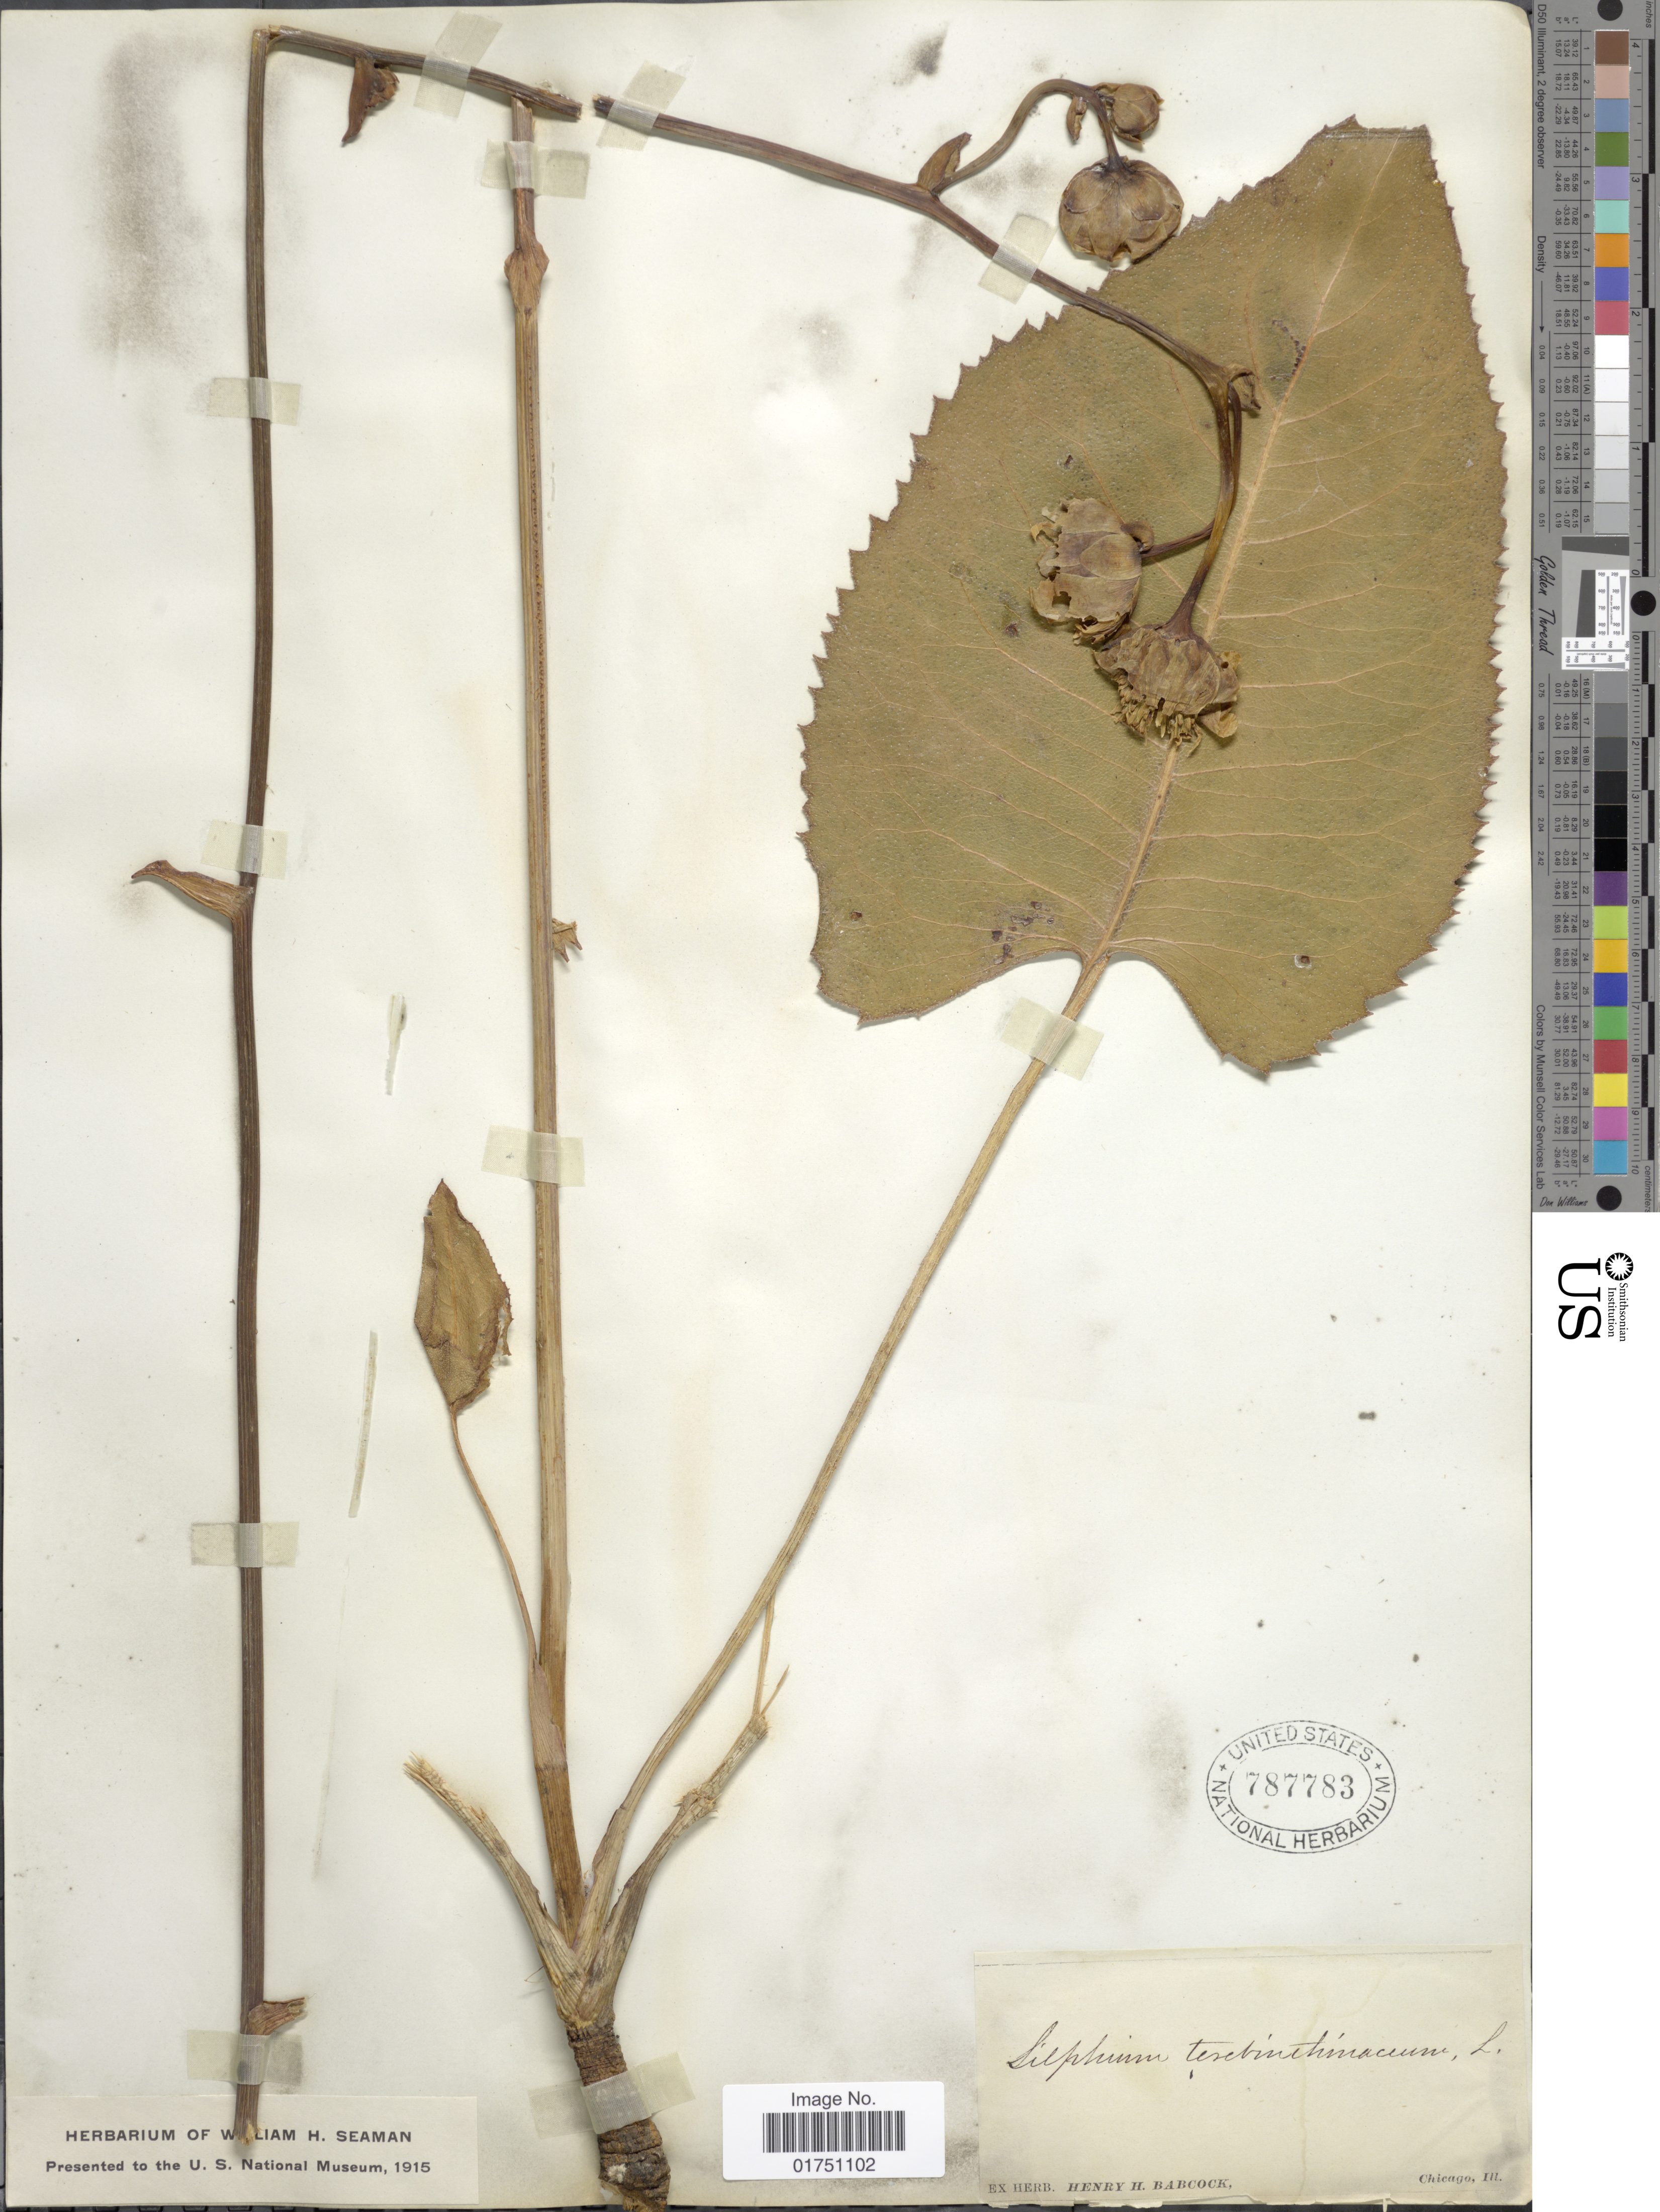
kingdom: Plantae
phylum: Tracheophyta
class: Magnoliopsida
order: Asterales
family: Asteraceae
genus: Silphium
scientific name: Silphium terebinthinaceum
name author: Jacq.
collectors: ex herb. Henry Homes Babcock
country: United States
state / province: Illinois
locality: Chicago, Ill.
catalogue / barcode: US 787783